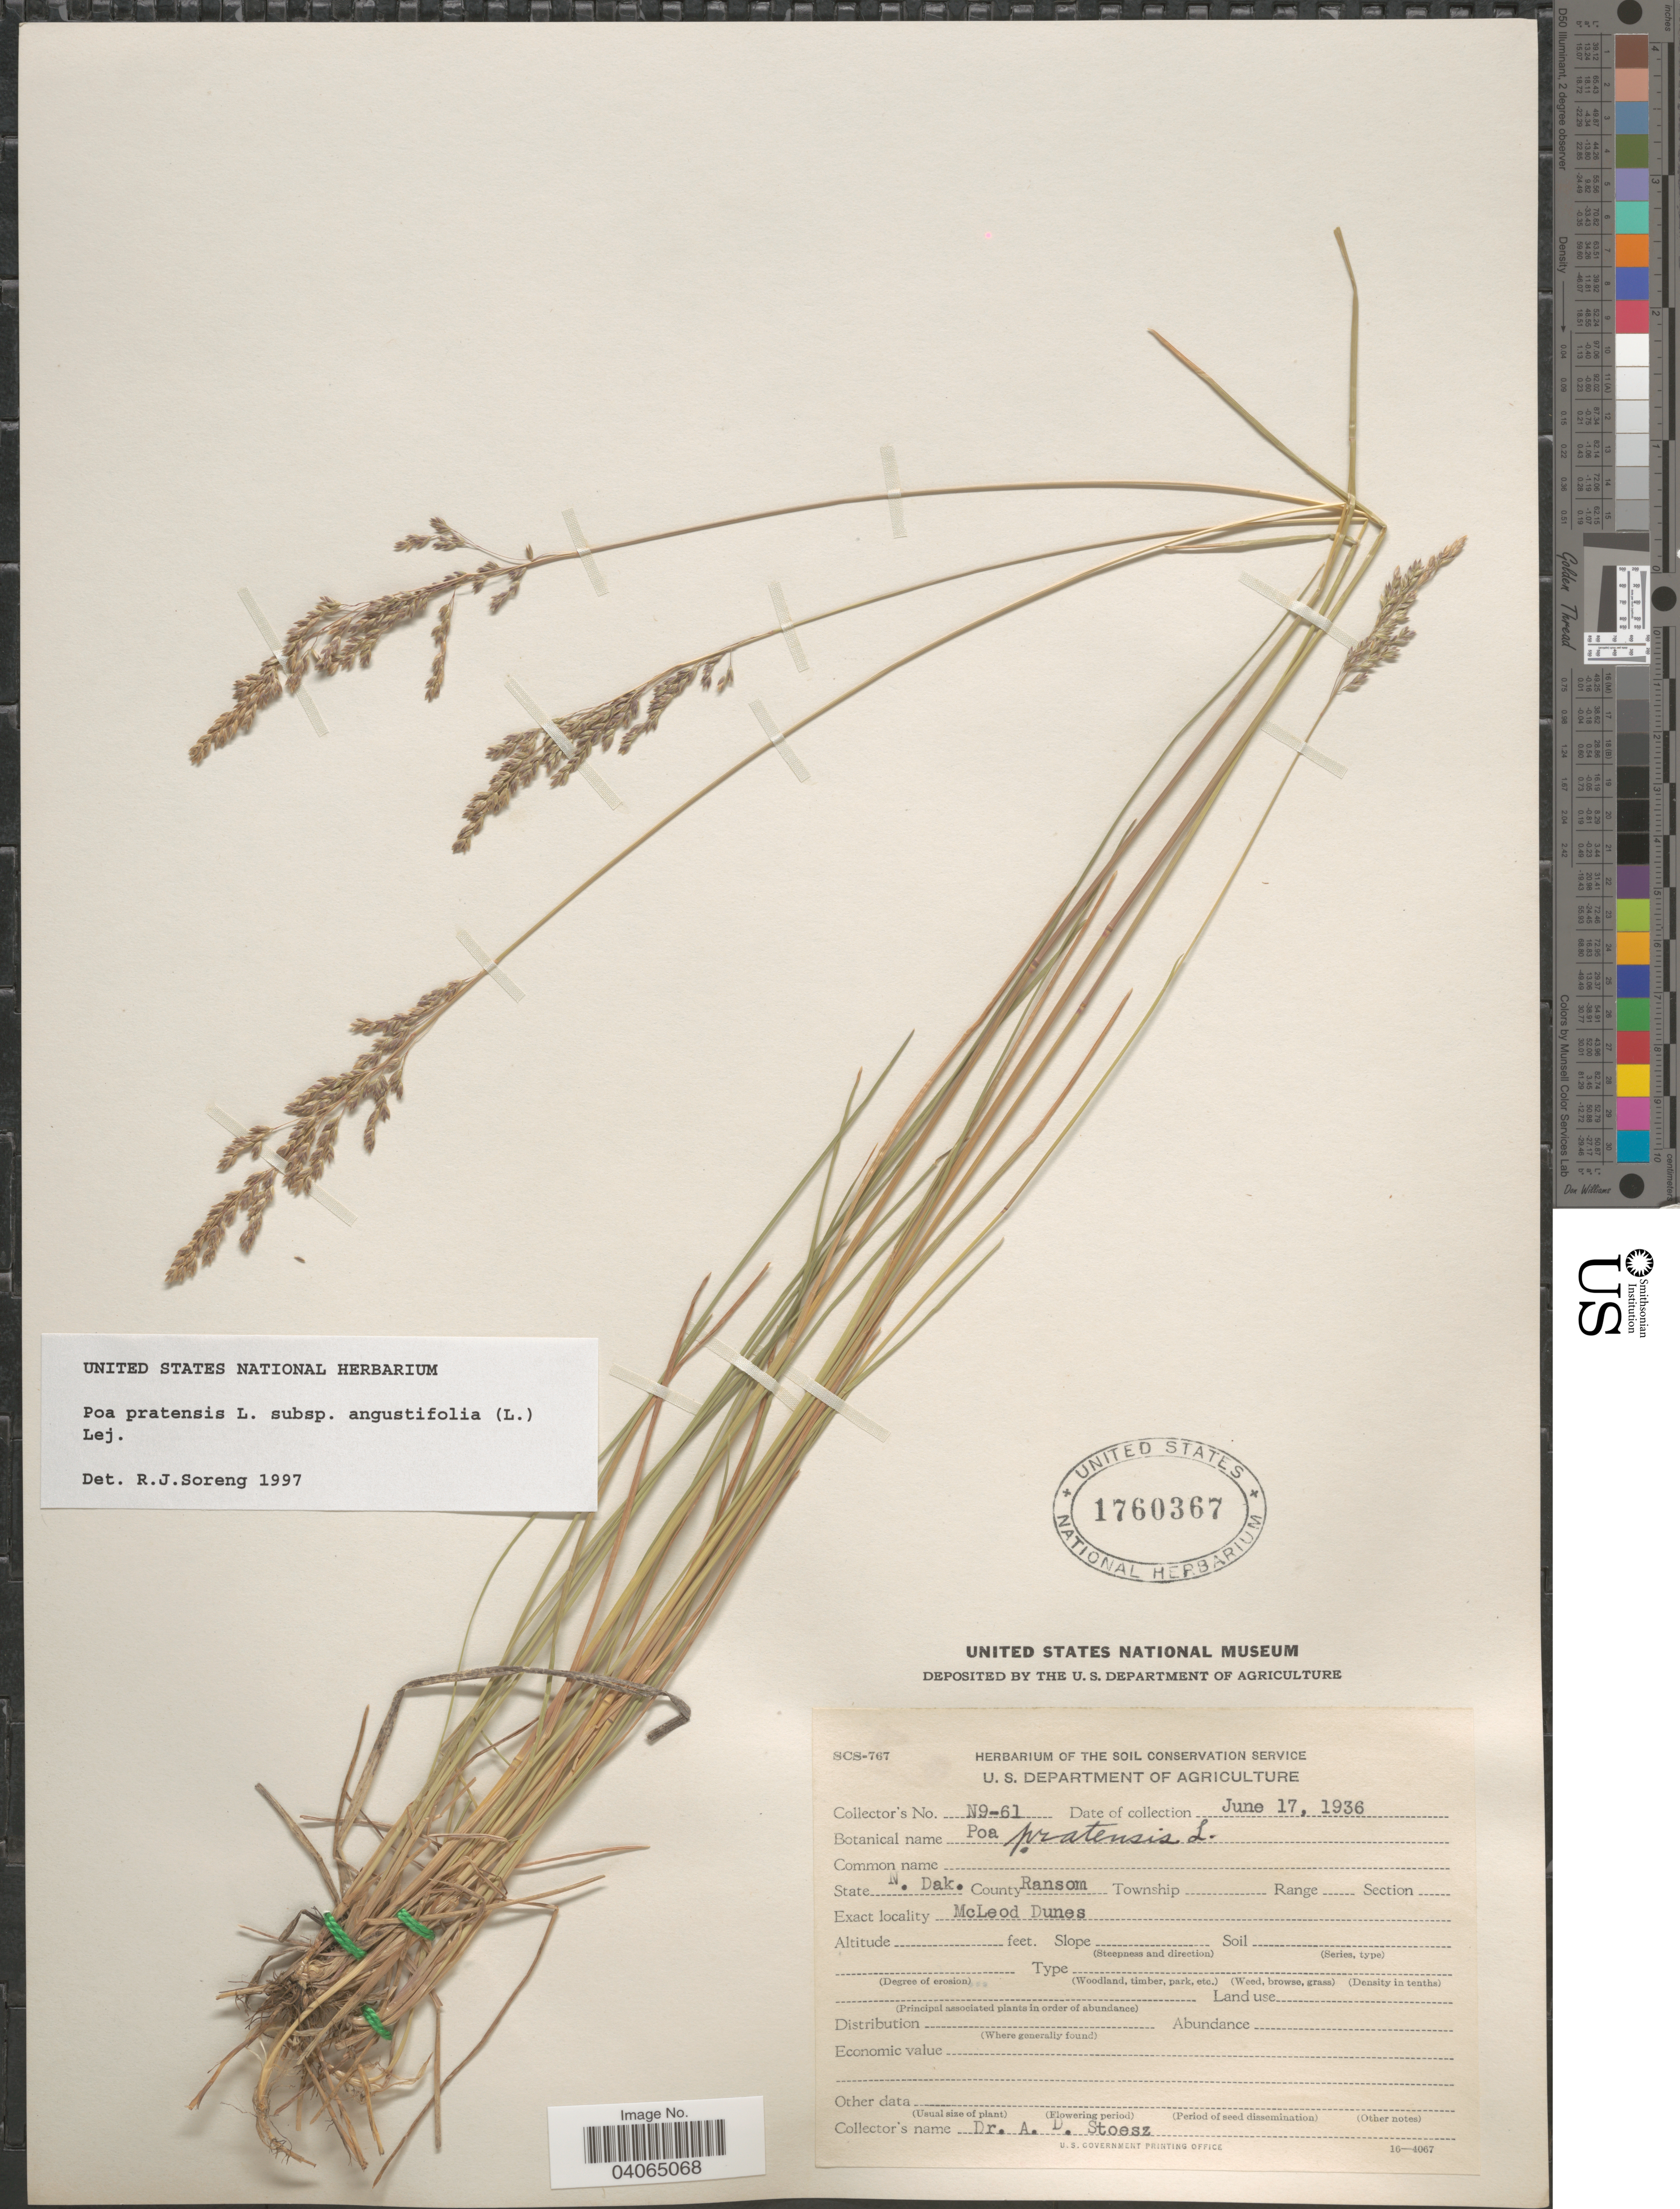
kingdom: Plantae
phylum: Tracheophyta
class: Liliopsida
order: Poales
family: Poaceae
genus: Poa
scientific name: Poa pratensis subsp. angustifolia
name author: (L.) Lej.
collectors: A. Stoesz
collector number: N9-61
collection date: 1936-06-17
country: United States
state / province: North Dakota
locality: County Ransom. McLeod Dunes.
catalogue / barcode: US 1760367